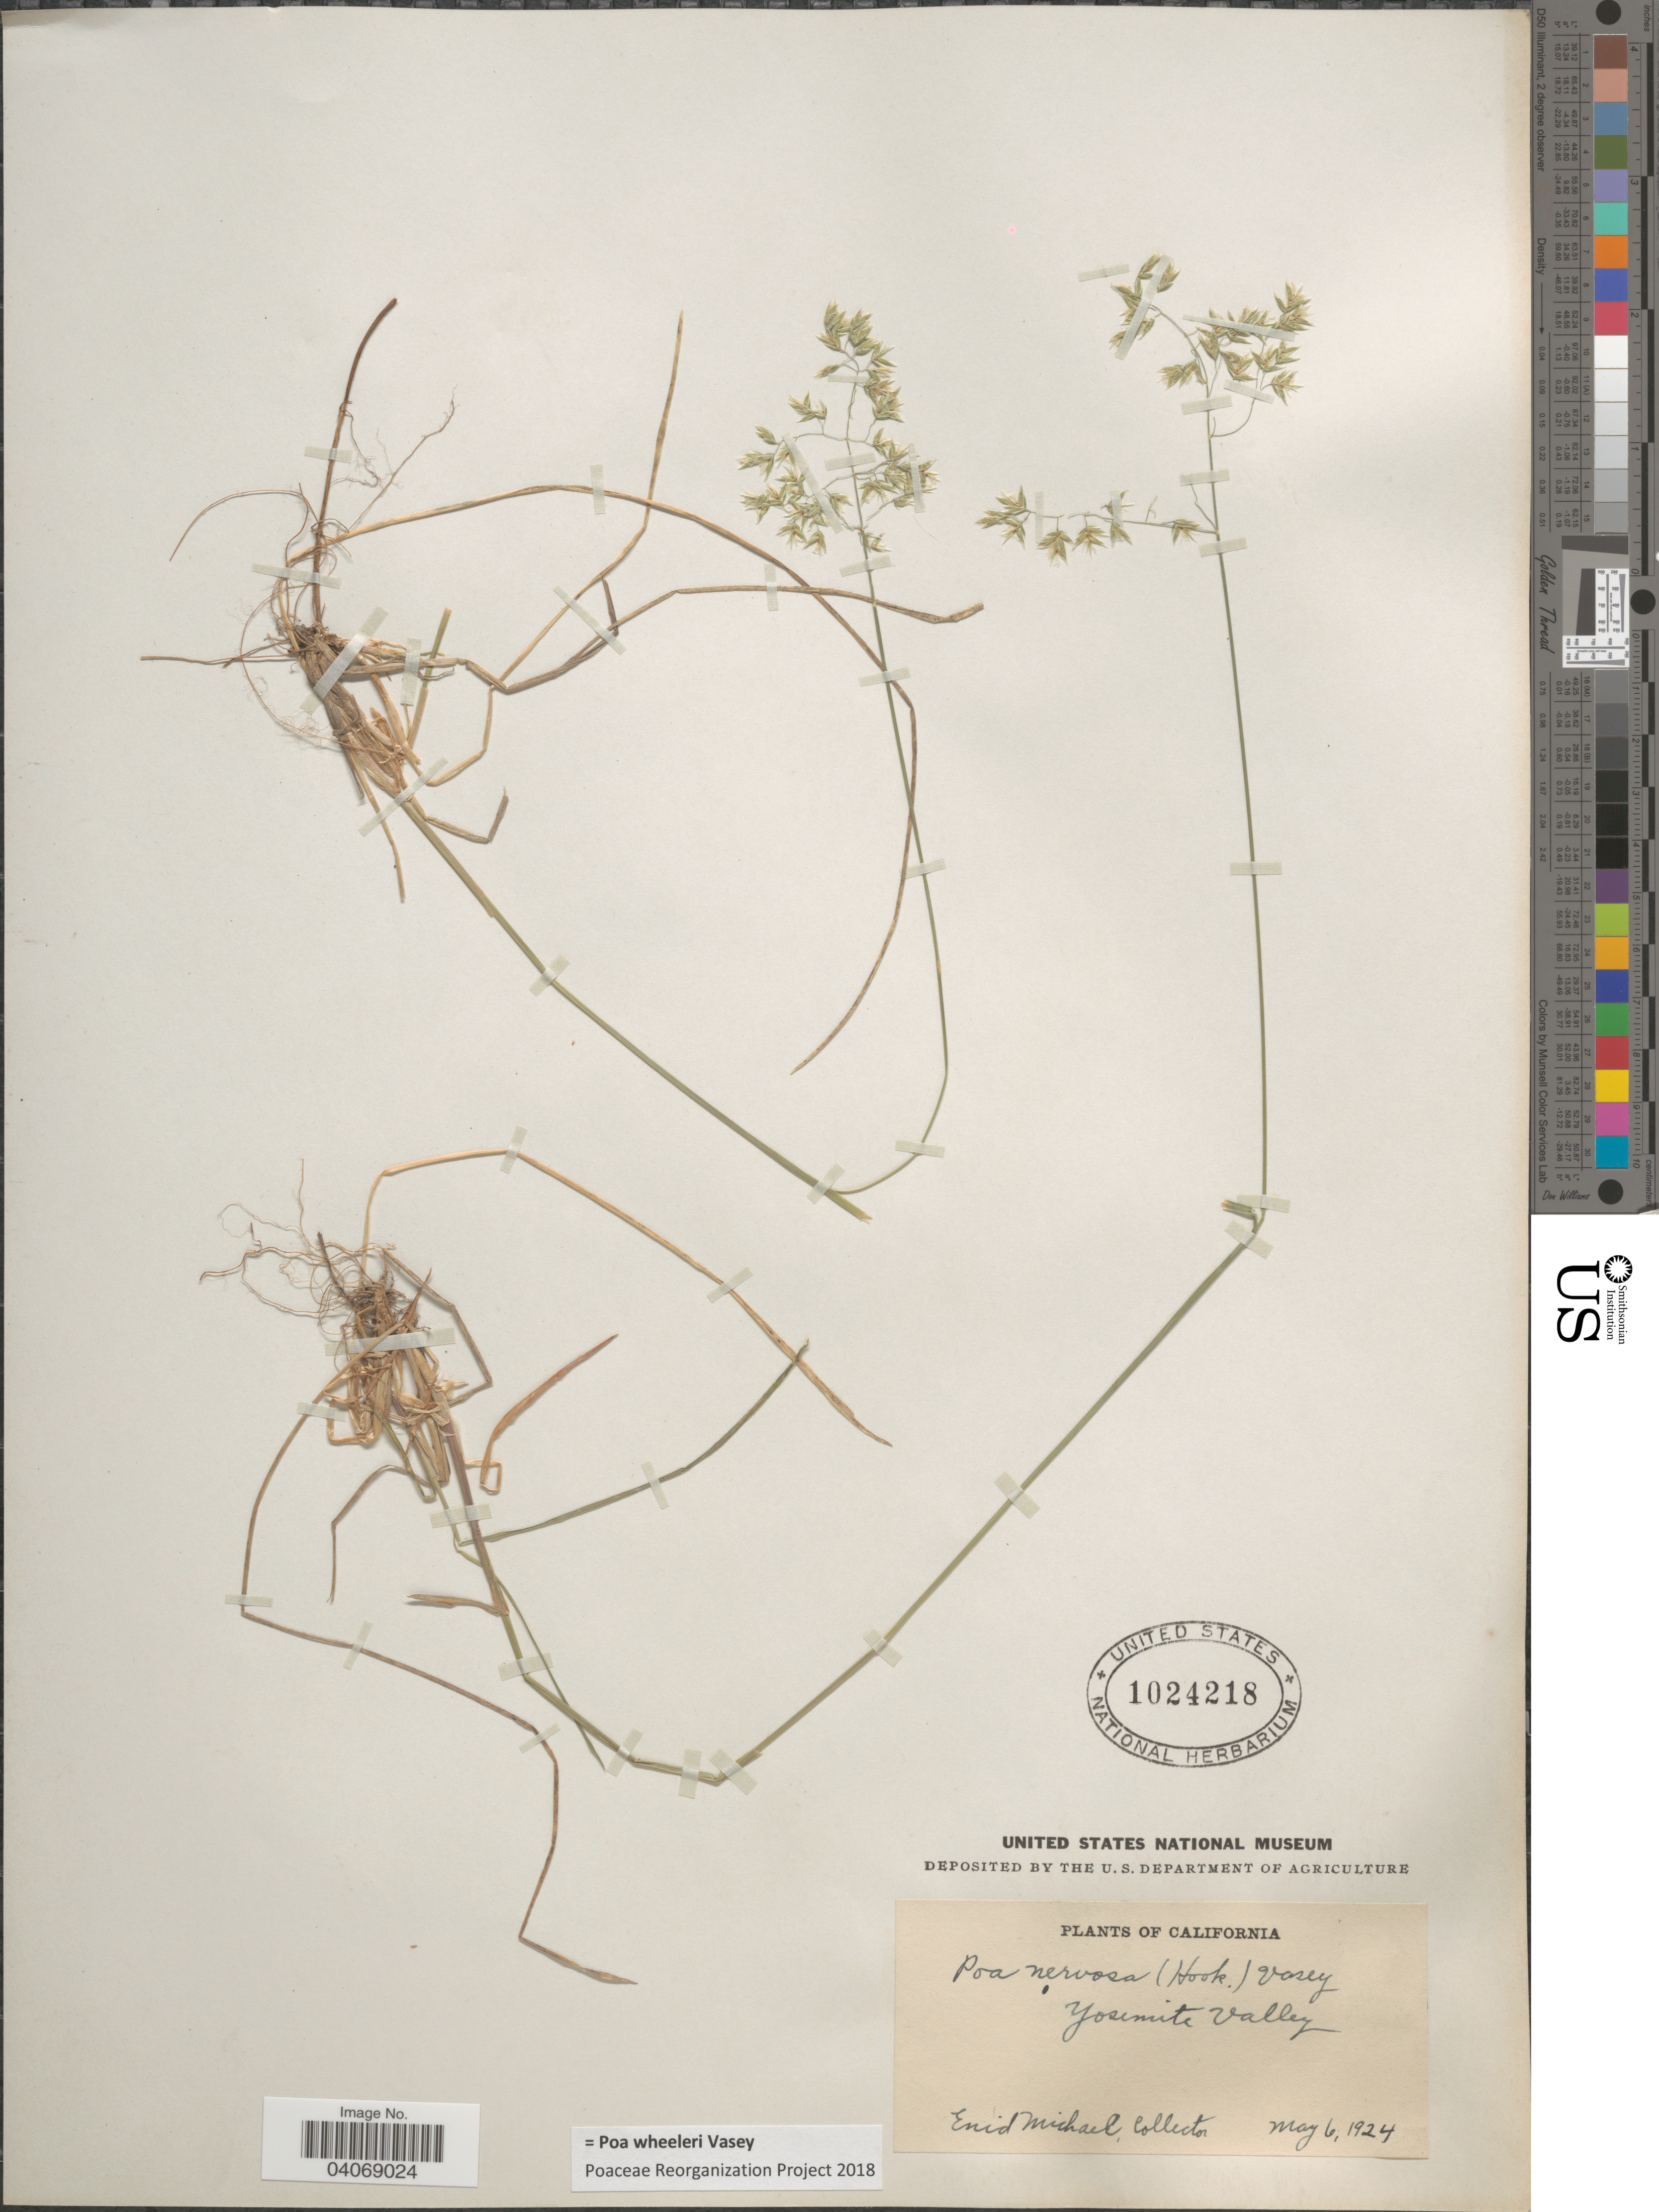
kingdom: Plantae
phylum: Tracheophyta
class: Liliopsida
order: Poales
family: Poaceae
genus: Poa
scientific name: Poa wheeleri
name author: Vasey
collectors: E. Michael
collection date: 1924-05-06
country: United States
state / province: California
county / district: Mariposa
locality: Yosemite Valley.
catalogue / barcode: US 1024218